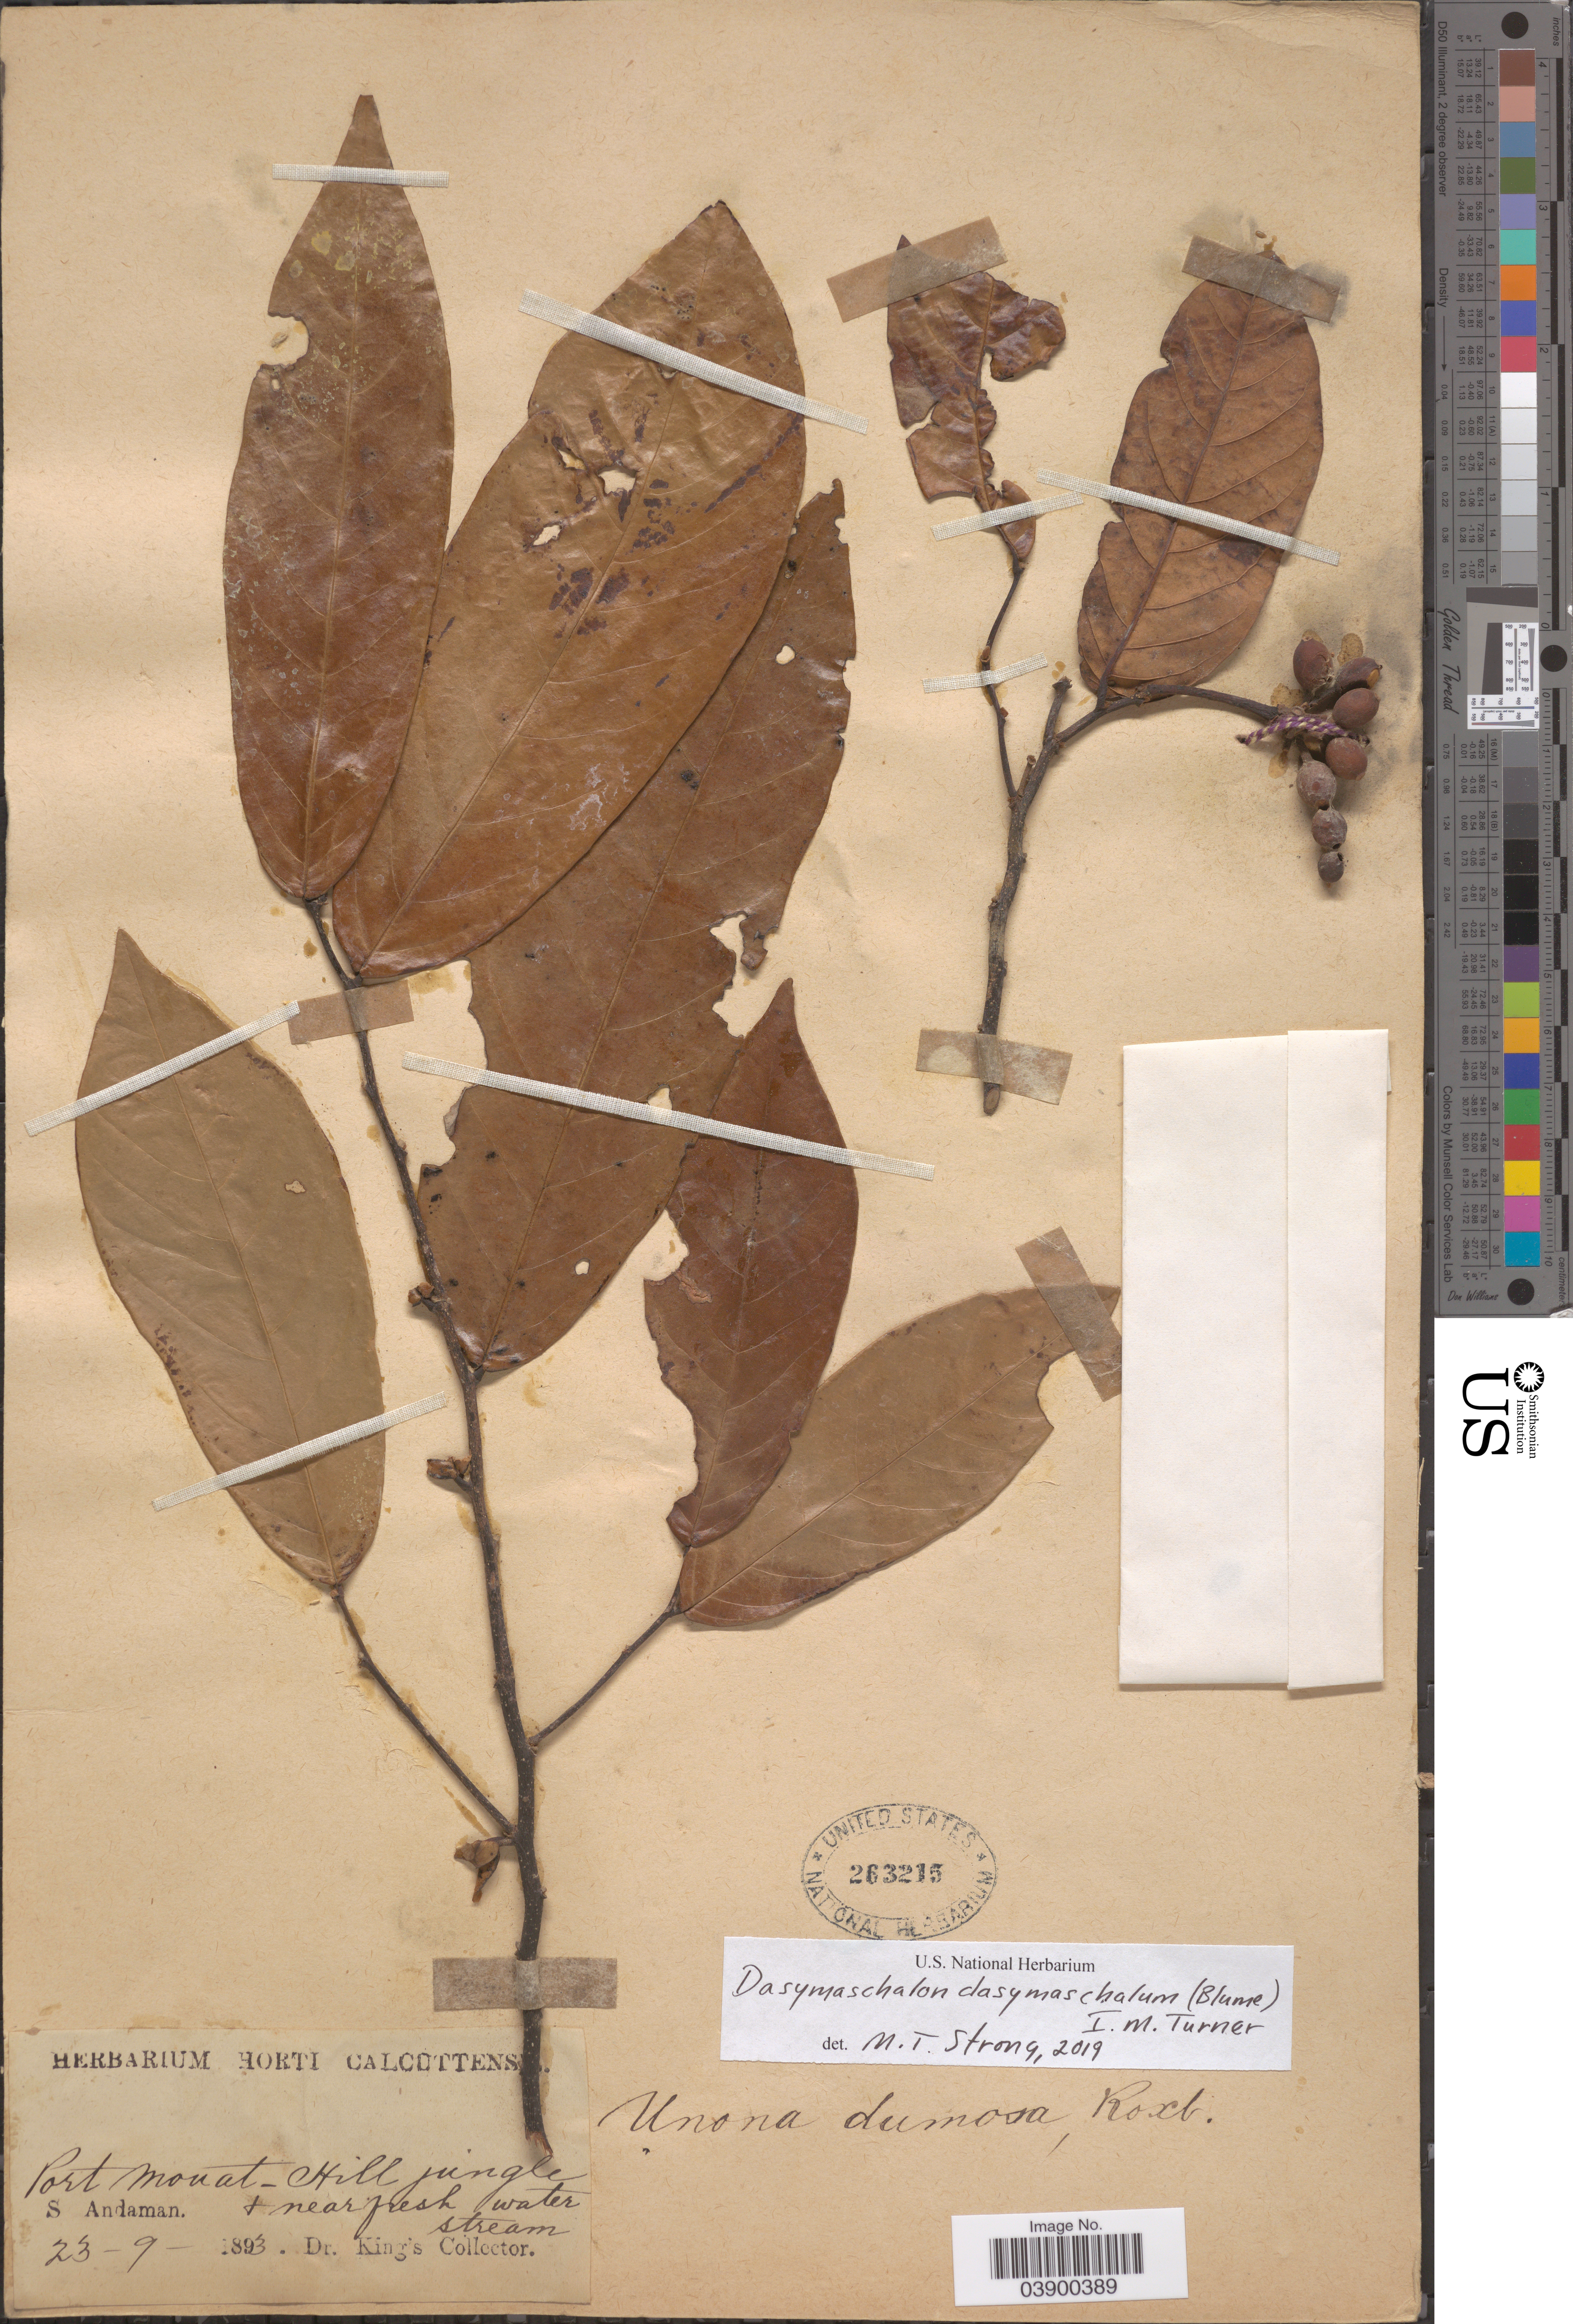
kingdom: Plantae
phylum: Tracheophyta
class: Magnoliopsida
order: Magnoliales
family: Annonaceae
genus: Dasymaschalon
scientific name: Dasymaschalon dasymaschalum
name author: (Blume) I.M. Turner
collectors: Dr. King's collector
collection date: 1893-09-23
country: India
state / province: Andaman and Nicobar Islands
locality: Port Mouat-Hill jungle. S. Andaman.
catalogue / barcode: US 263215